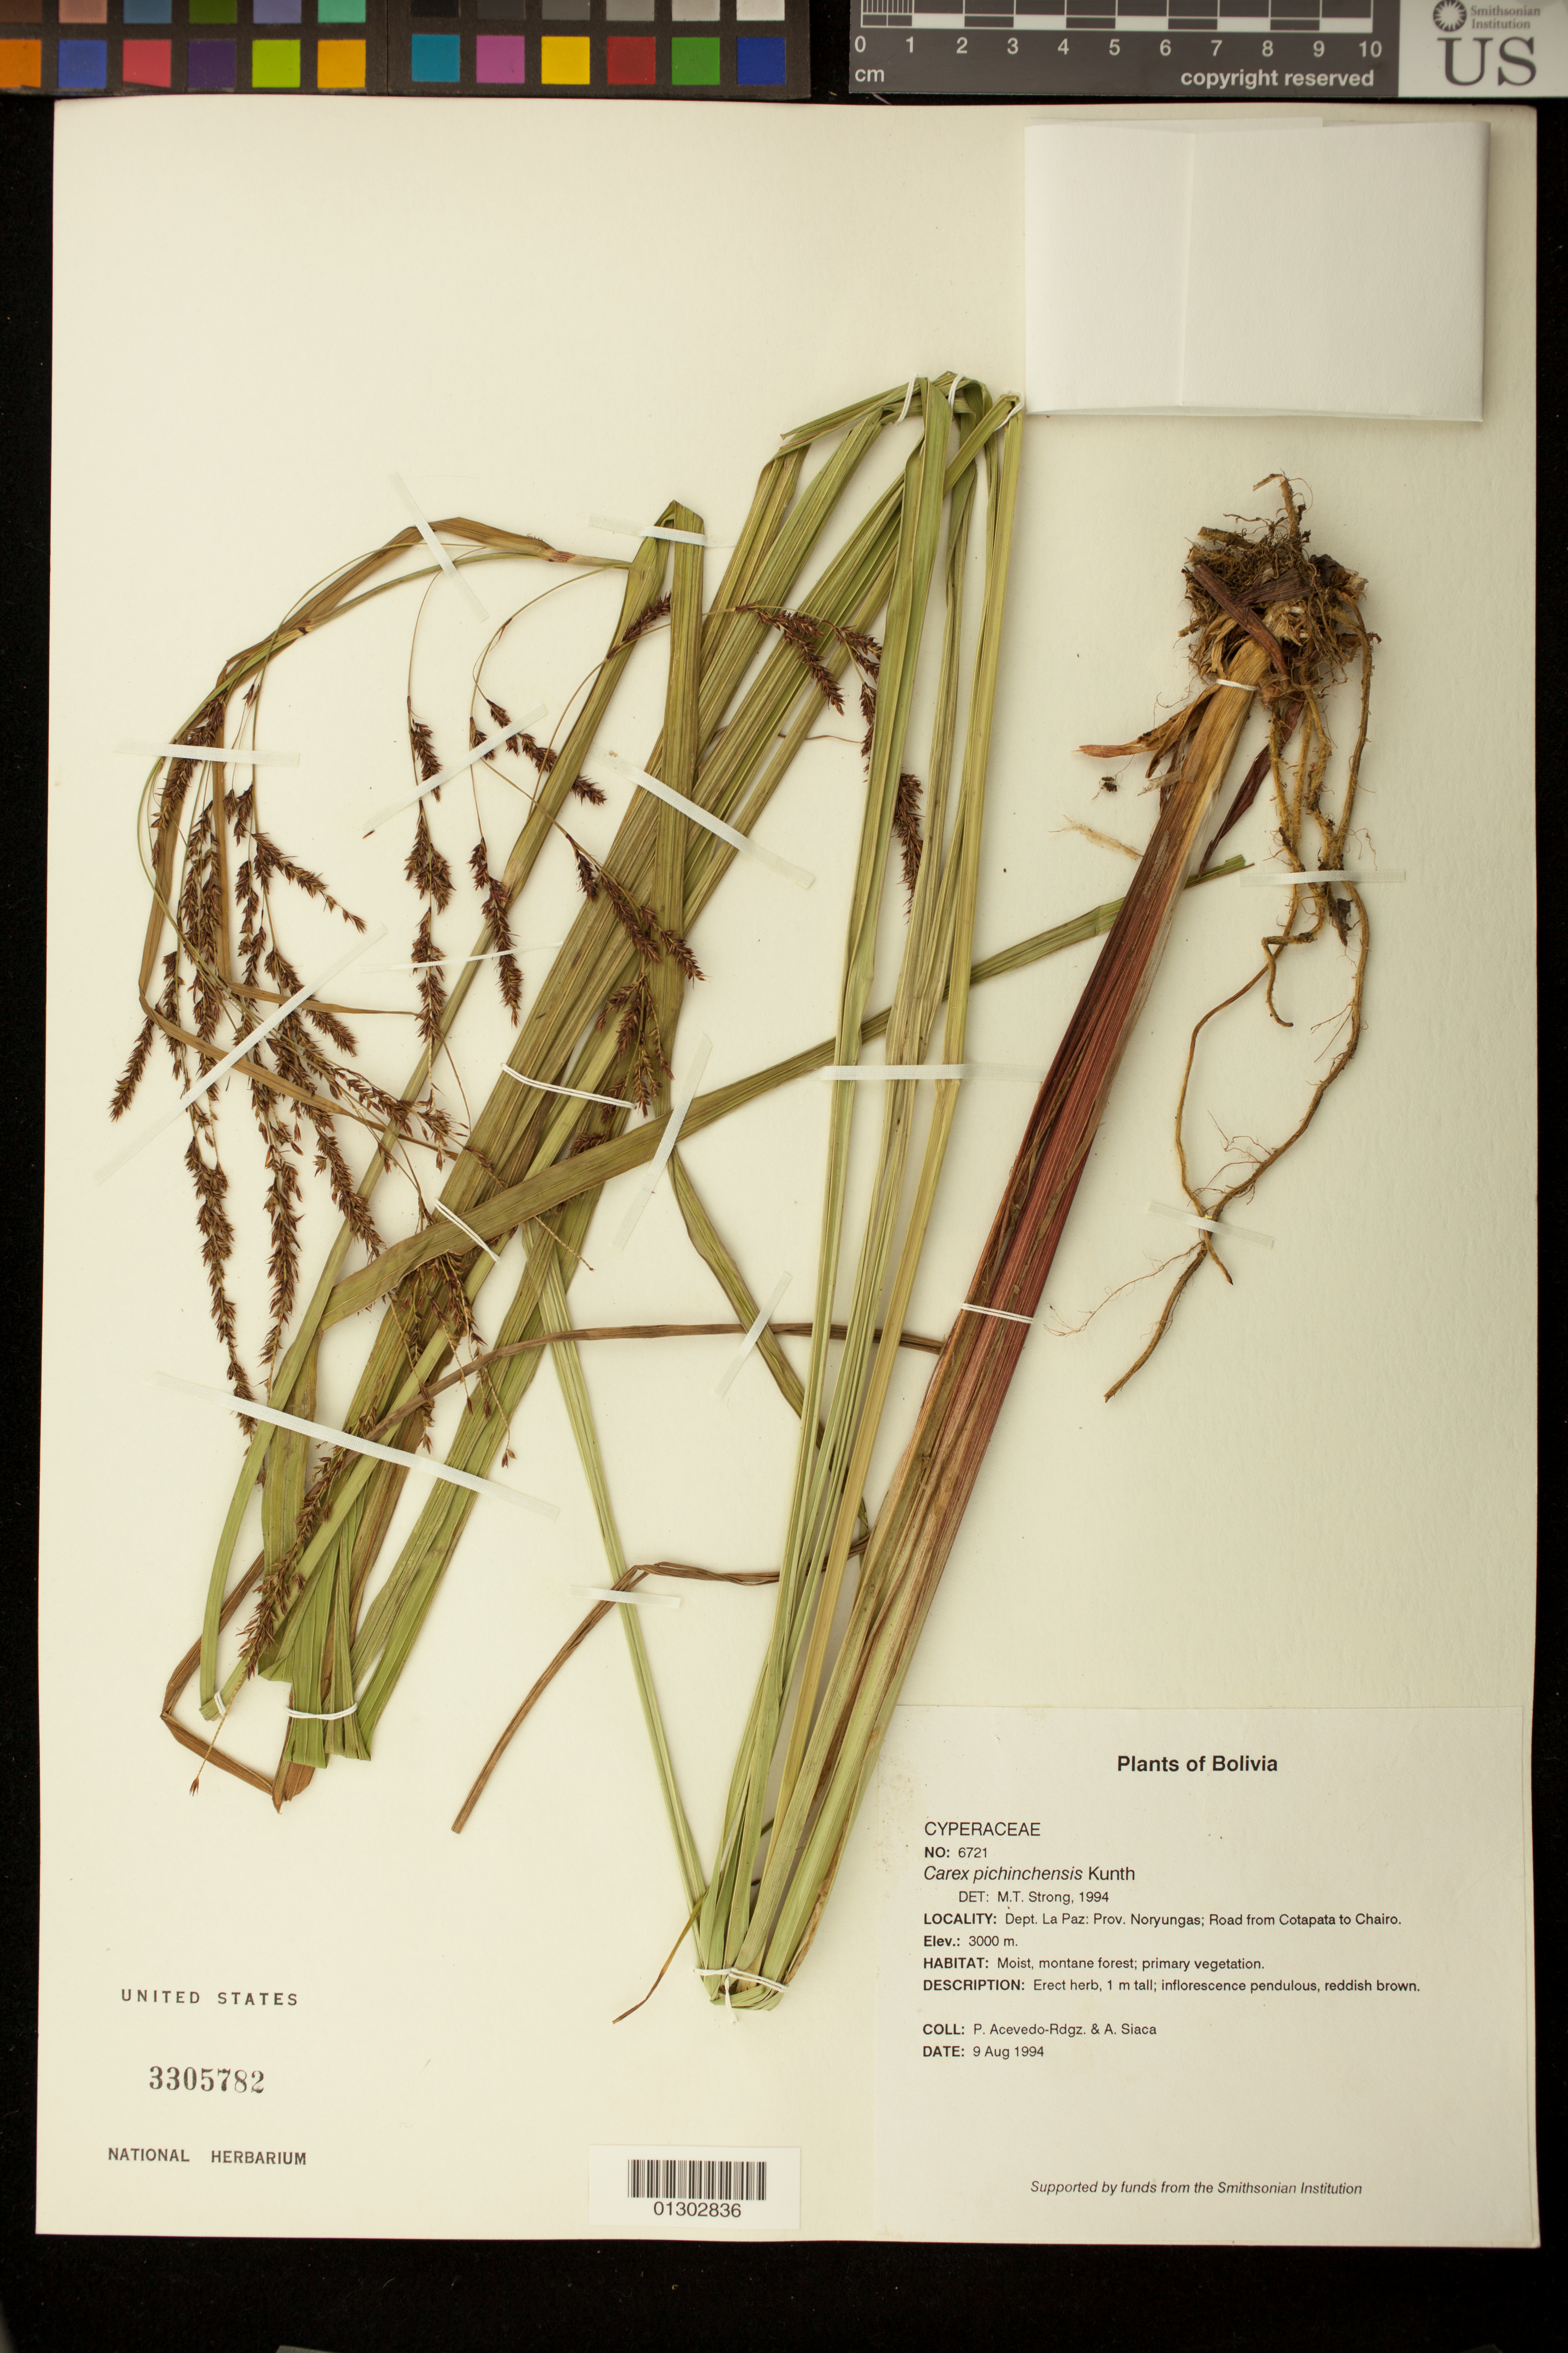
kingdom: Plantae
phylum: Tracheophyta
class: Liliopsida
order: Poales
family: Cyperaceae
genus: Carex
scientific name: Carex pichinchensis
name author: Kunth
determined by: Strong, M. T., (US), Smithsonian Institution - National Museum of Natural History (UNITED STATES)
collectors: P. Acevedo-Rodr. & A. Siaca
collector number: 6721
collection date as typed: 09 Aug 1994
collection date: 1994-08-09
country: Bolivia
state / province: La Paz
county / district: Noryungas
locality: Depart. La Paz; Prov. Noryungas. Road from Cotapata to Chairo.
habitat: Moist, montane forest; primary vegetation.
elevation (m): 3000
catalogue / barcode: US 3305782